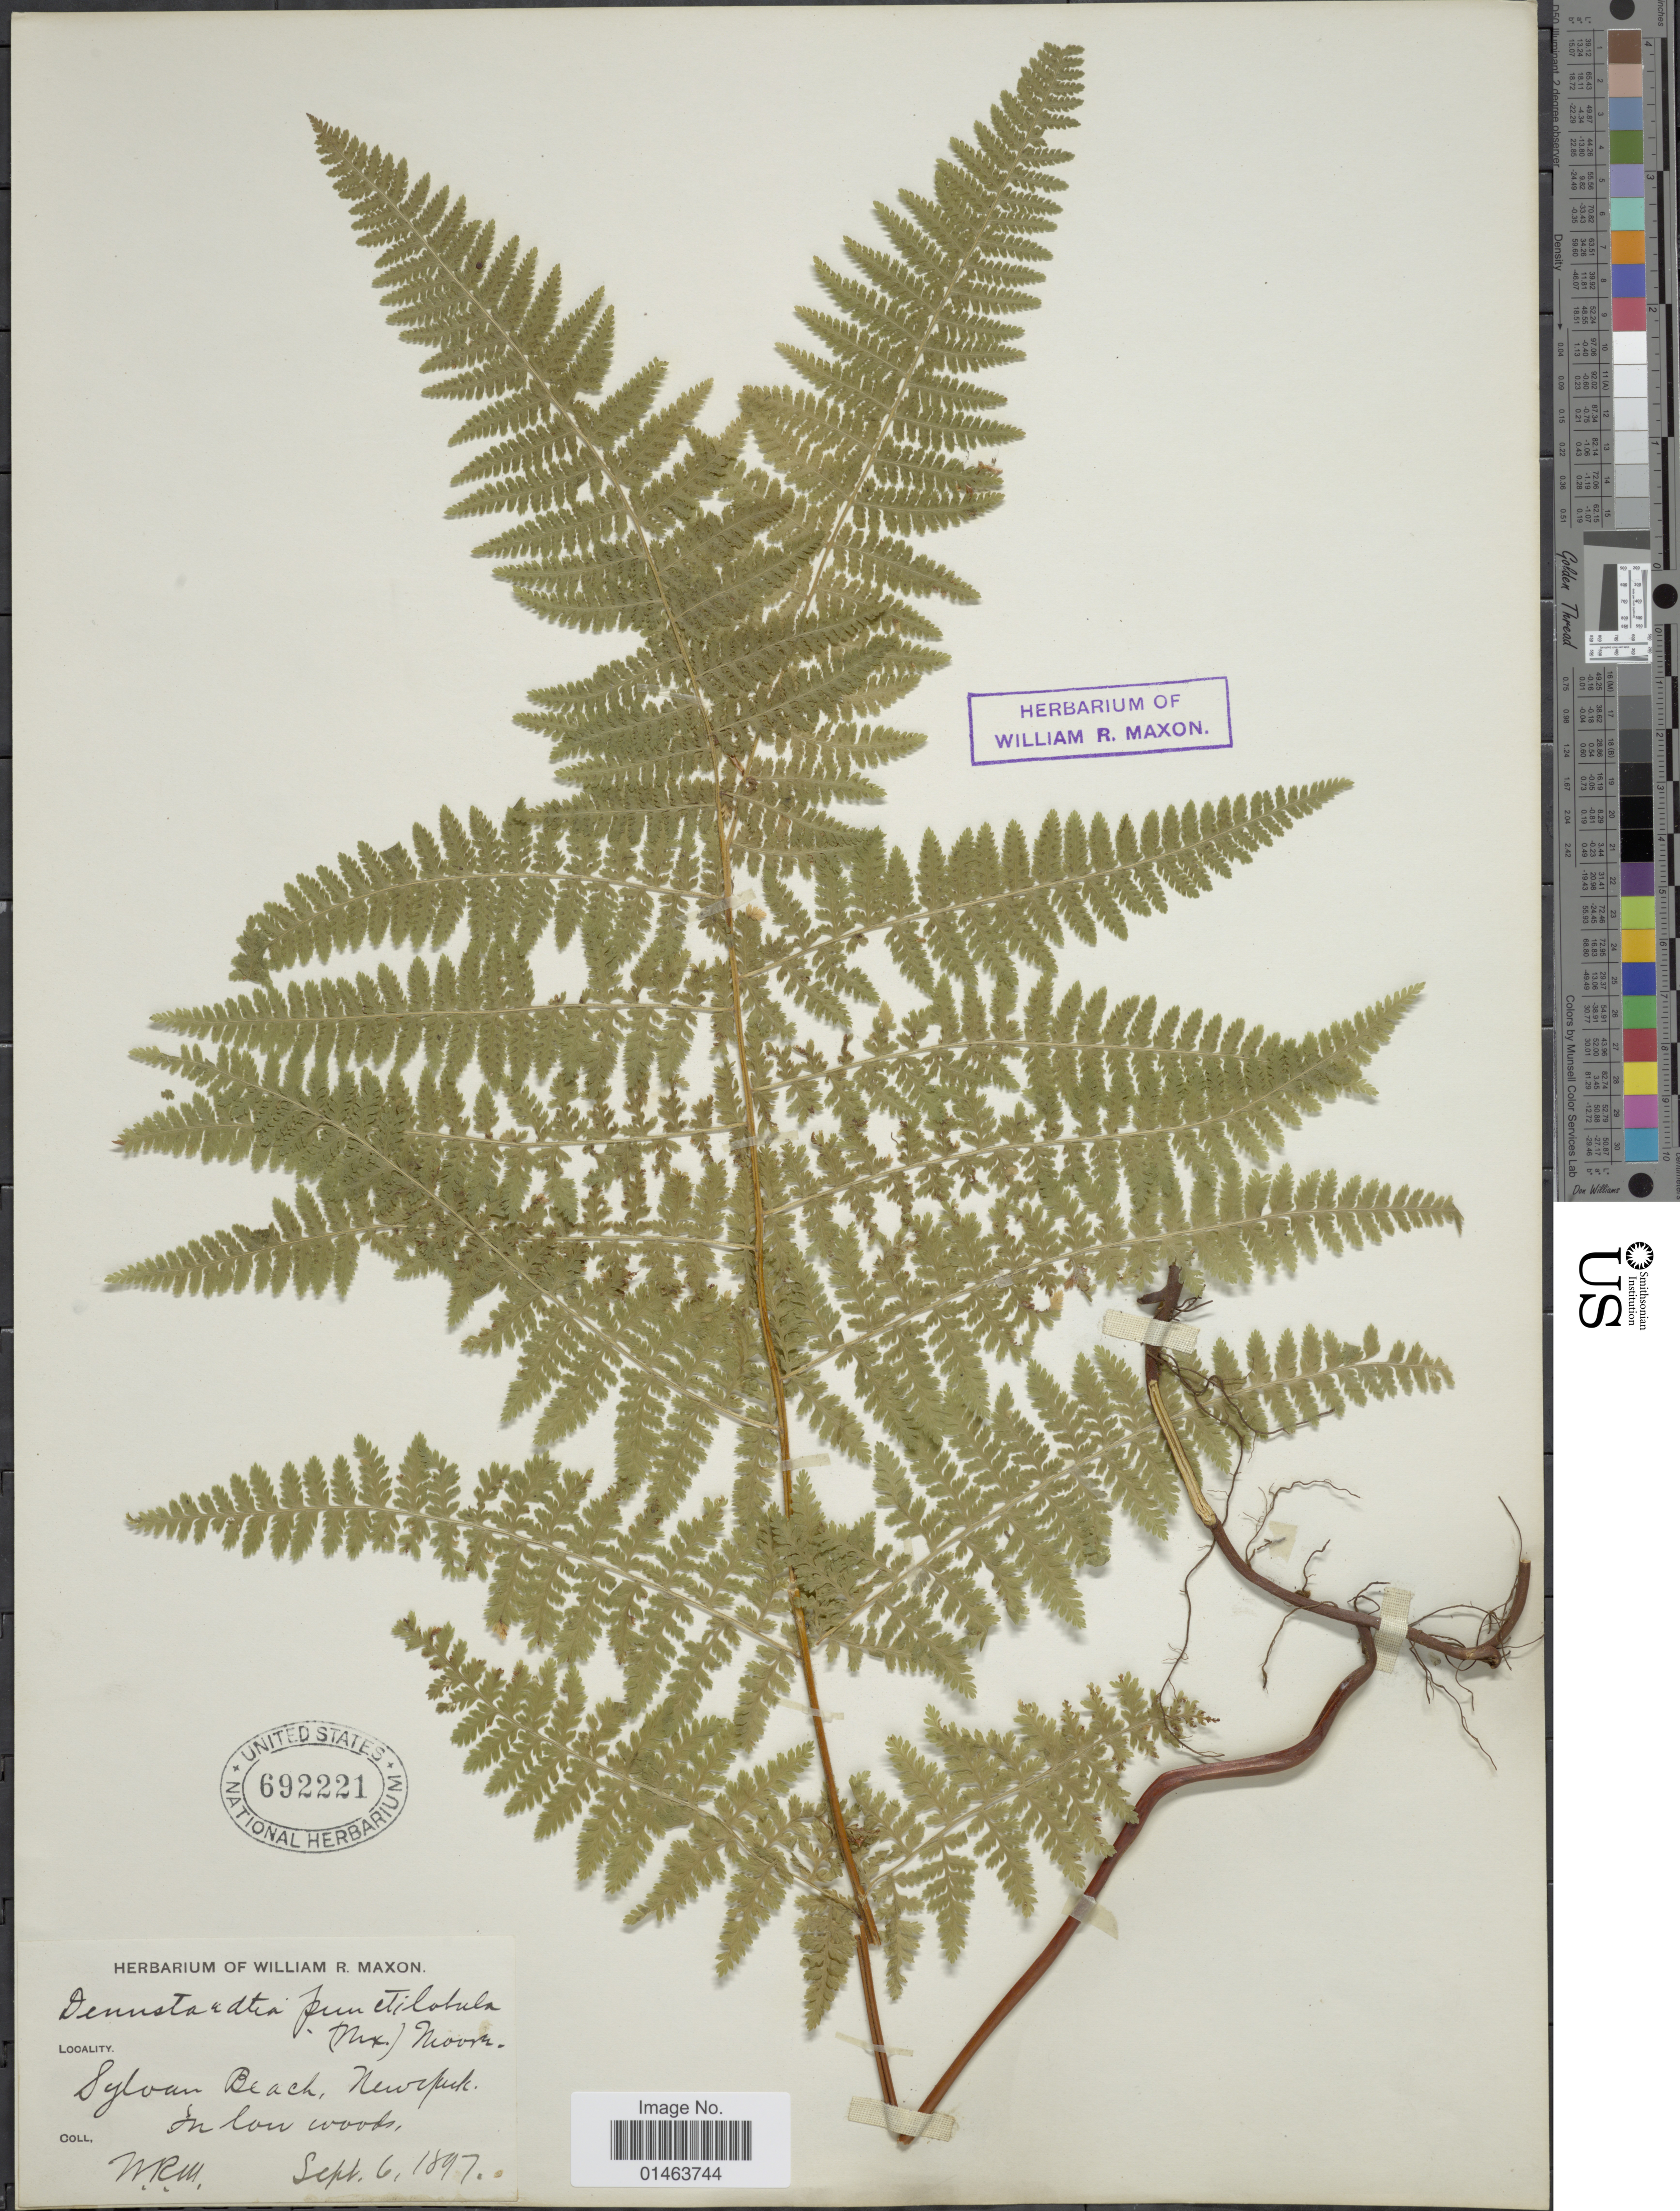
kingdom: Plantae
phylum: Tracheophyta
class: Polypodiopsida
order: Polypodiales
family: Dennstaedtiaceae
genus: Dennstaedtia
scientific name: Dennstaedtia punctilobula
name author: (Michx.) T. Moore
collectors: W. R. Maxon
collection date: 1897-09-06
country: United States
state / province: New York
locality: Sylvan Beach.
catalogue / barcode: US 692221